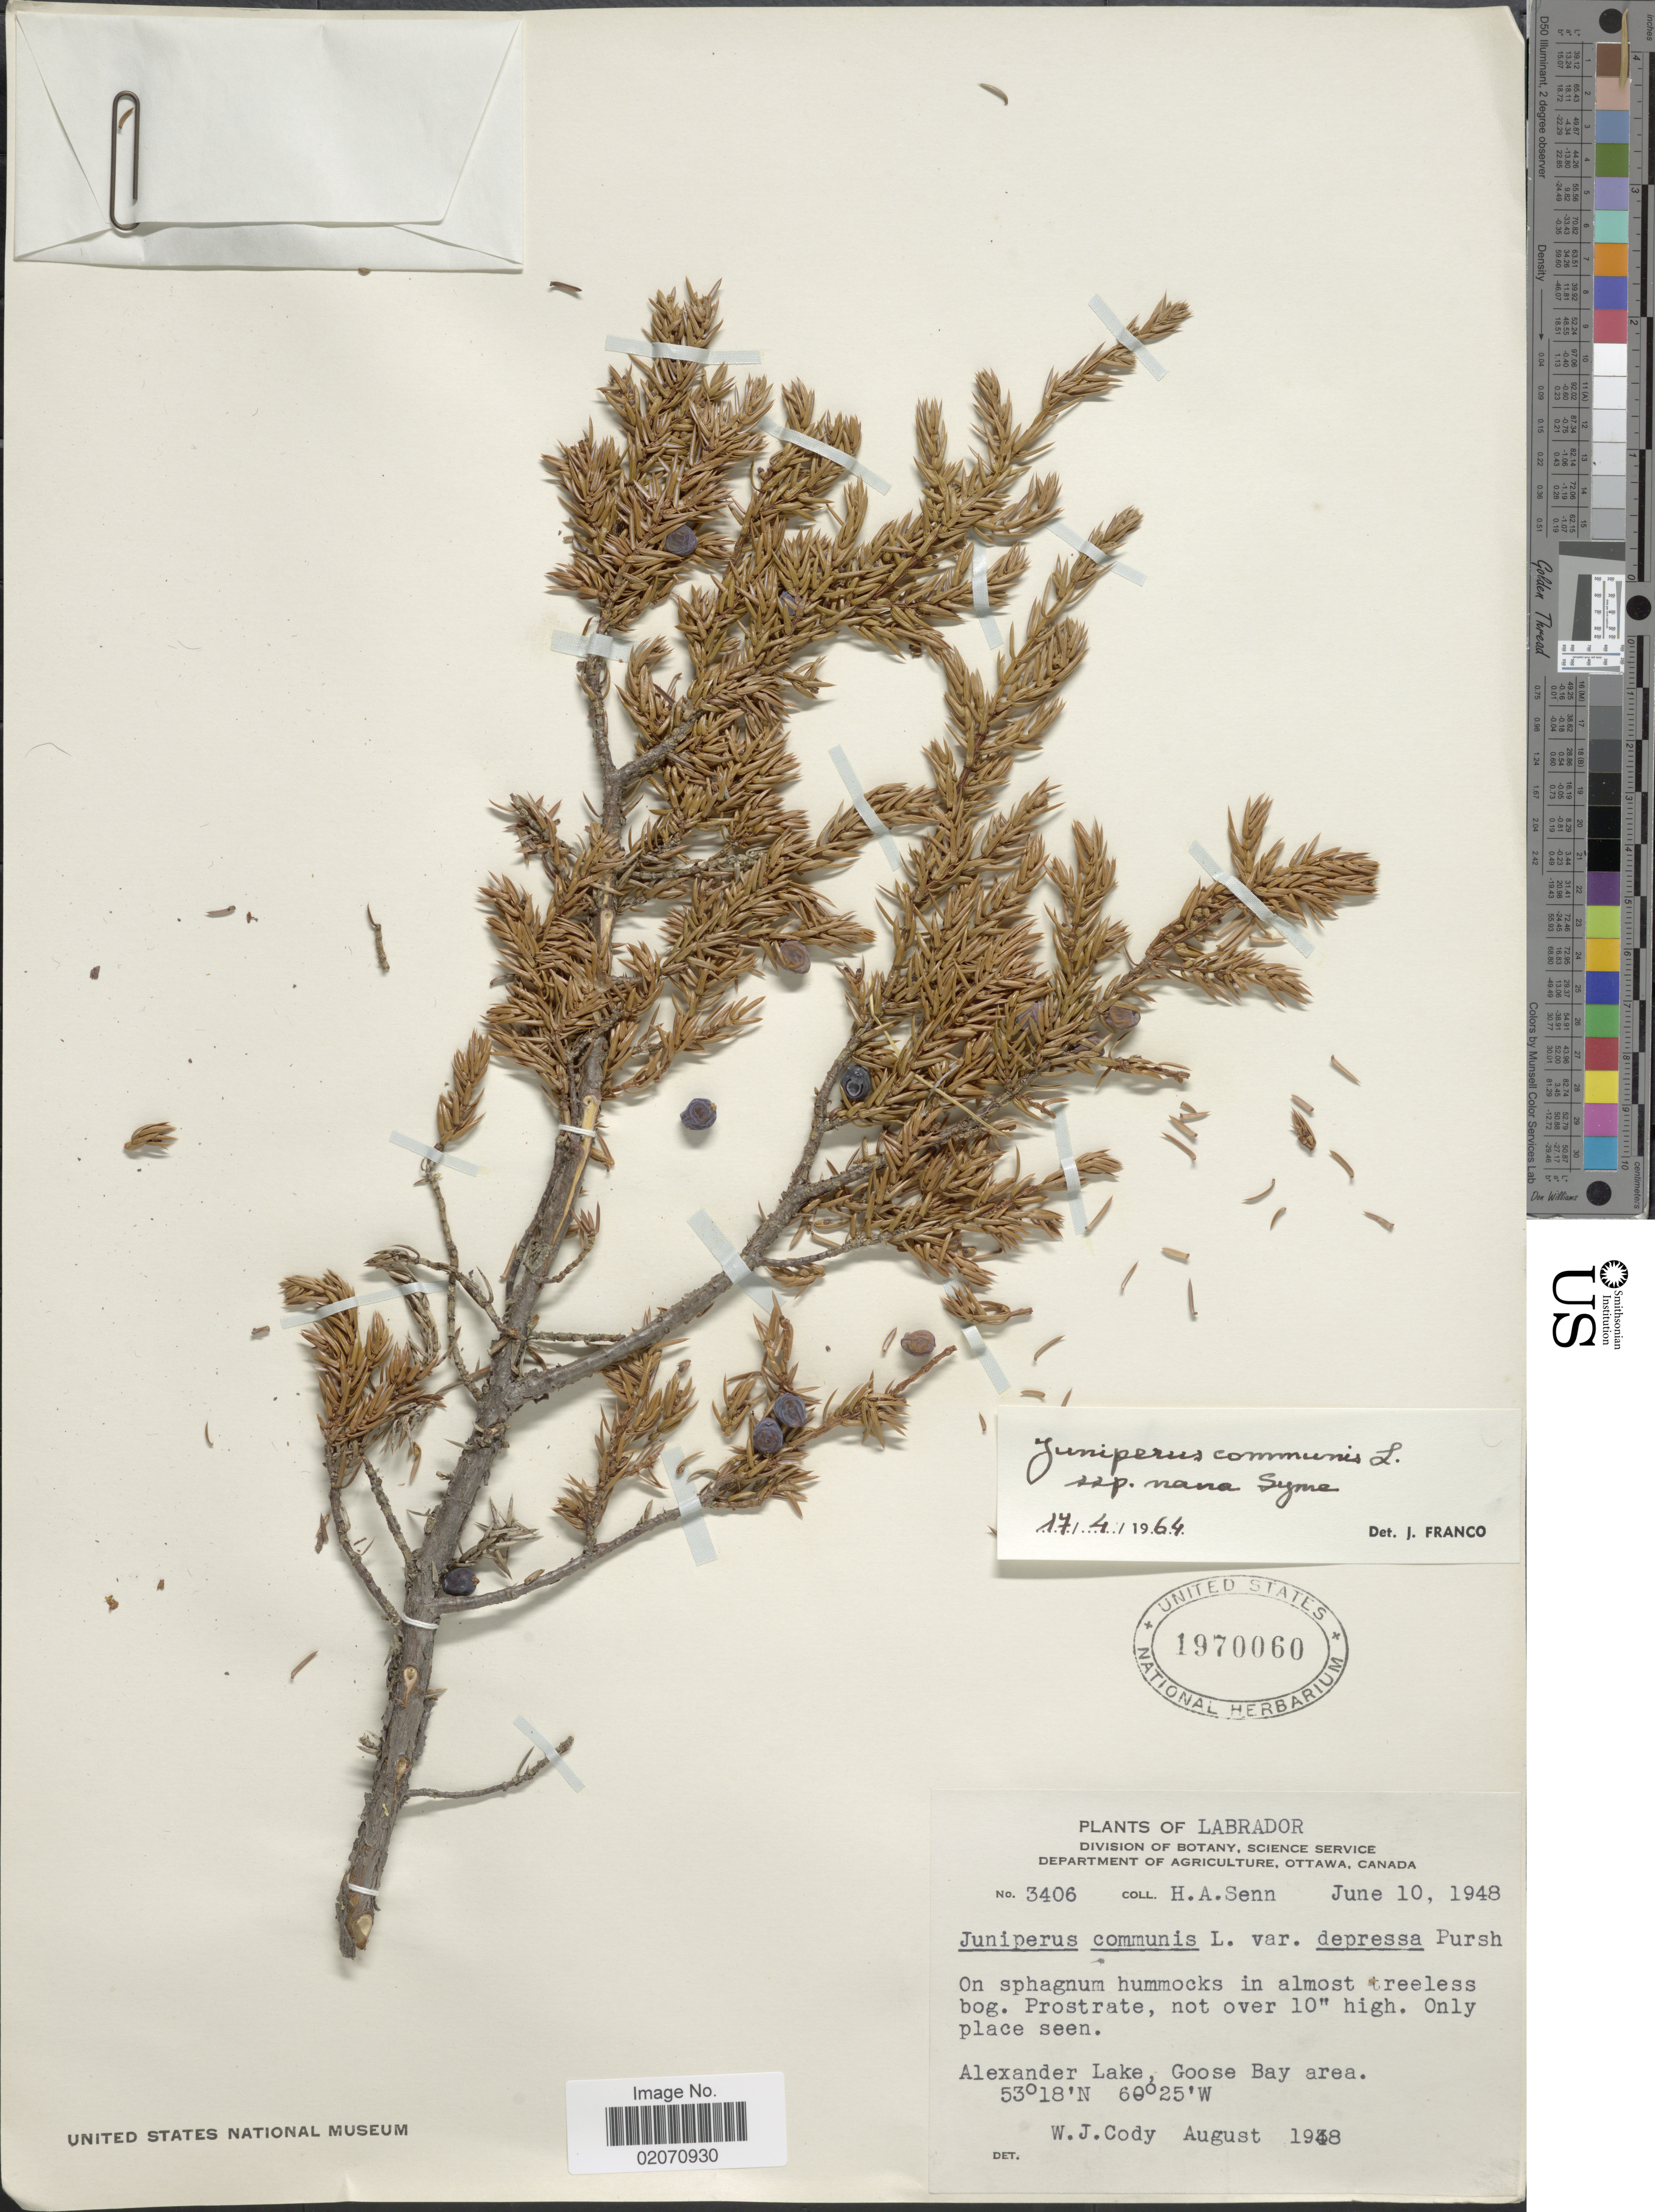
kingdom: Plantae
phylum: Tracheophyta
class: Pinopsida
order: Pinales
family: Cupressaceae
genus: Juniperus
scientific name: Juniperus communis subsp. nana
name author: (Willd.) Syme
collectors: H. Senn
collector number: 3406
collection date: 1948-06-10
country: Canada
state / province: Newfoundland and Labrador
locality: Labrador, Alexander Lake, Goose Bay area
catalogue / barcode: US 1970060